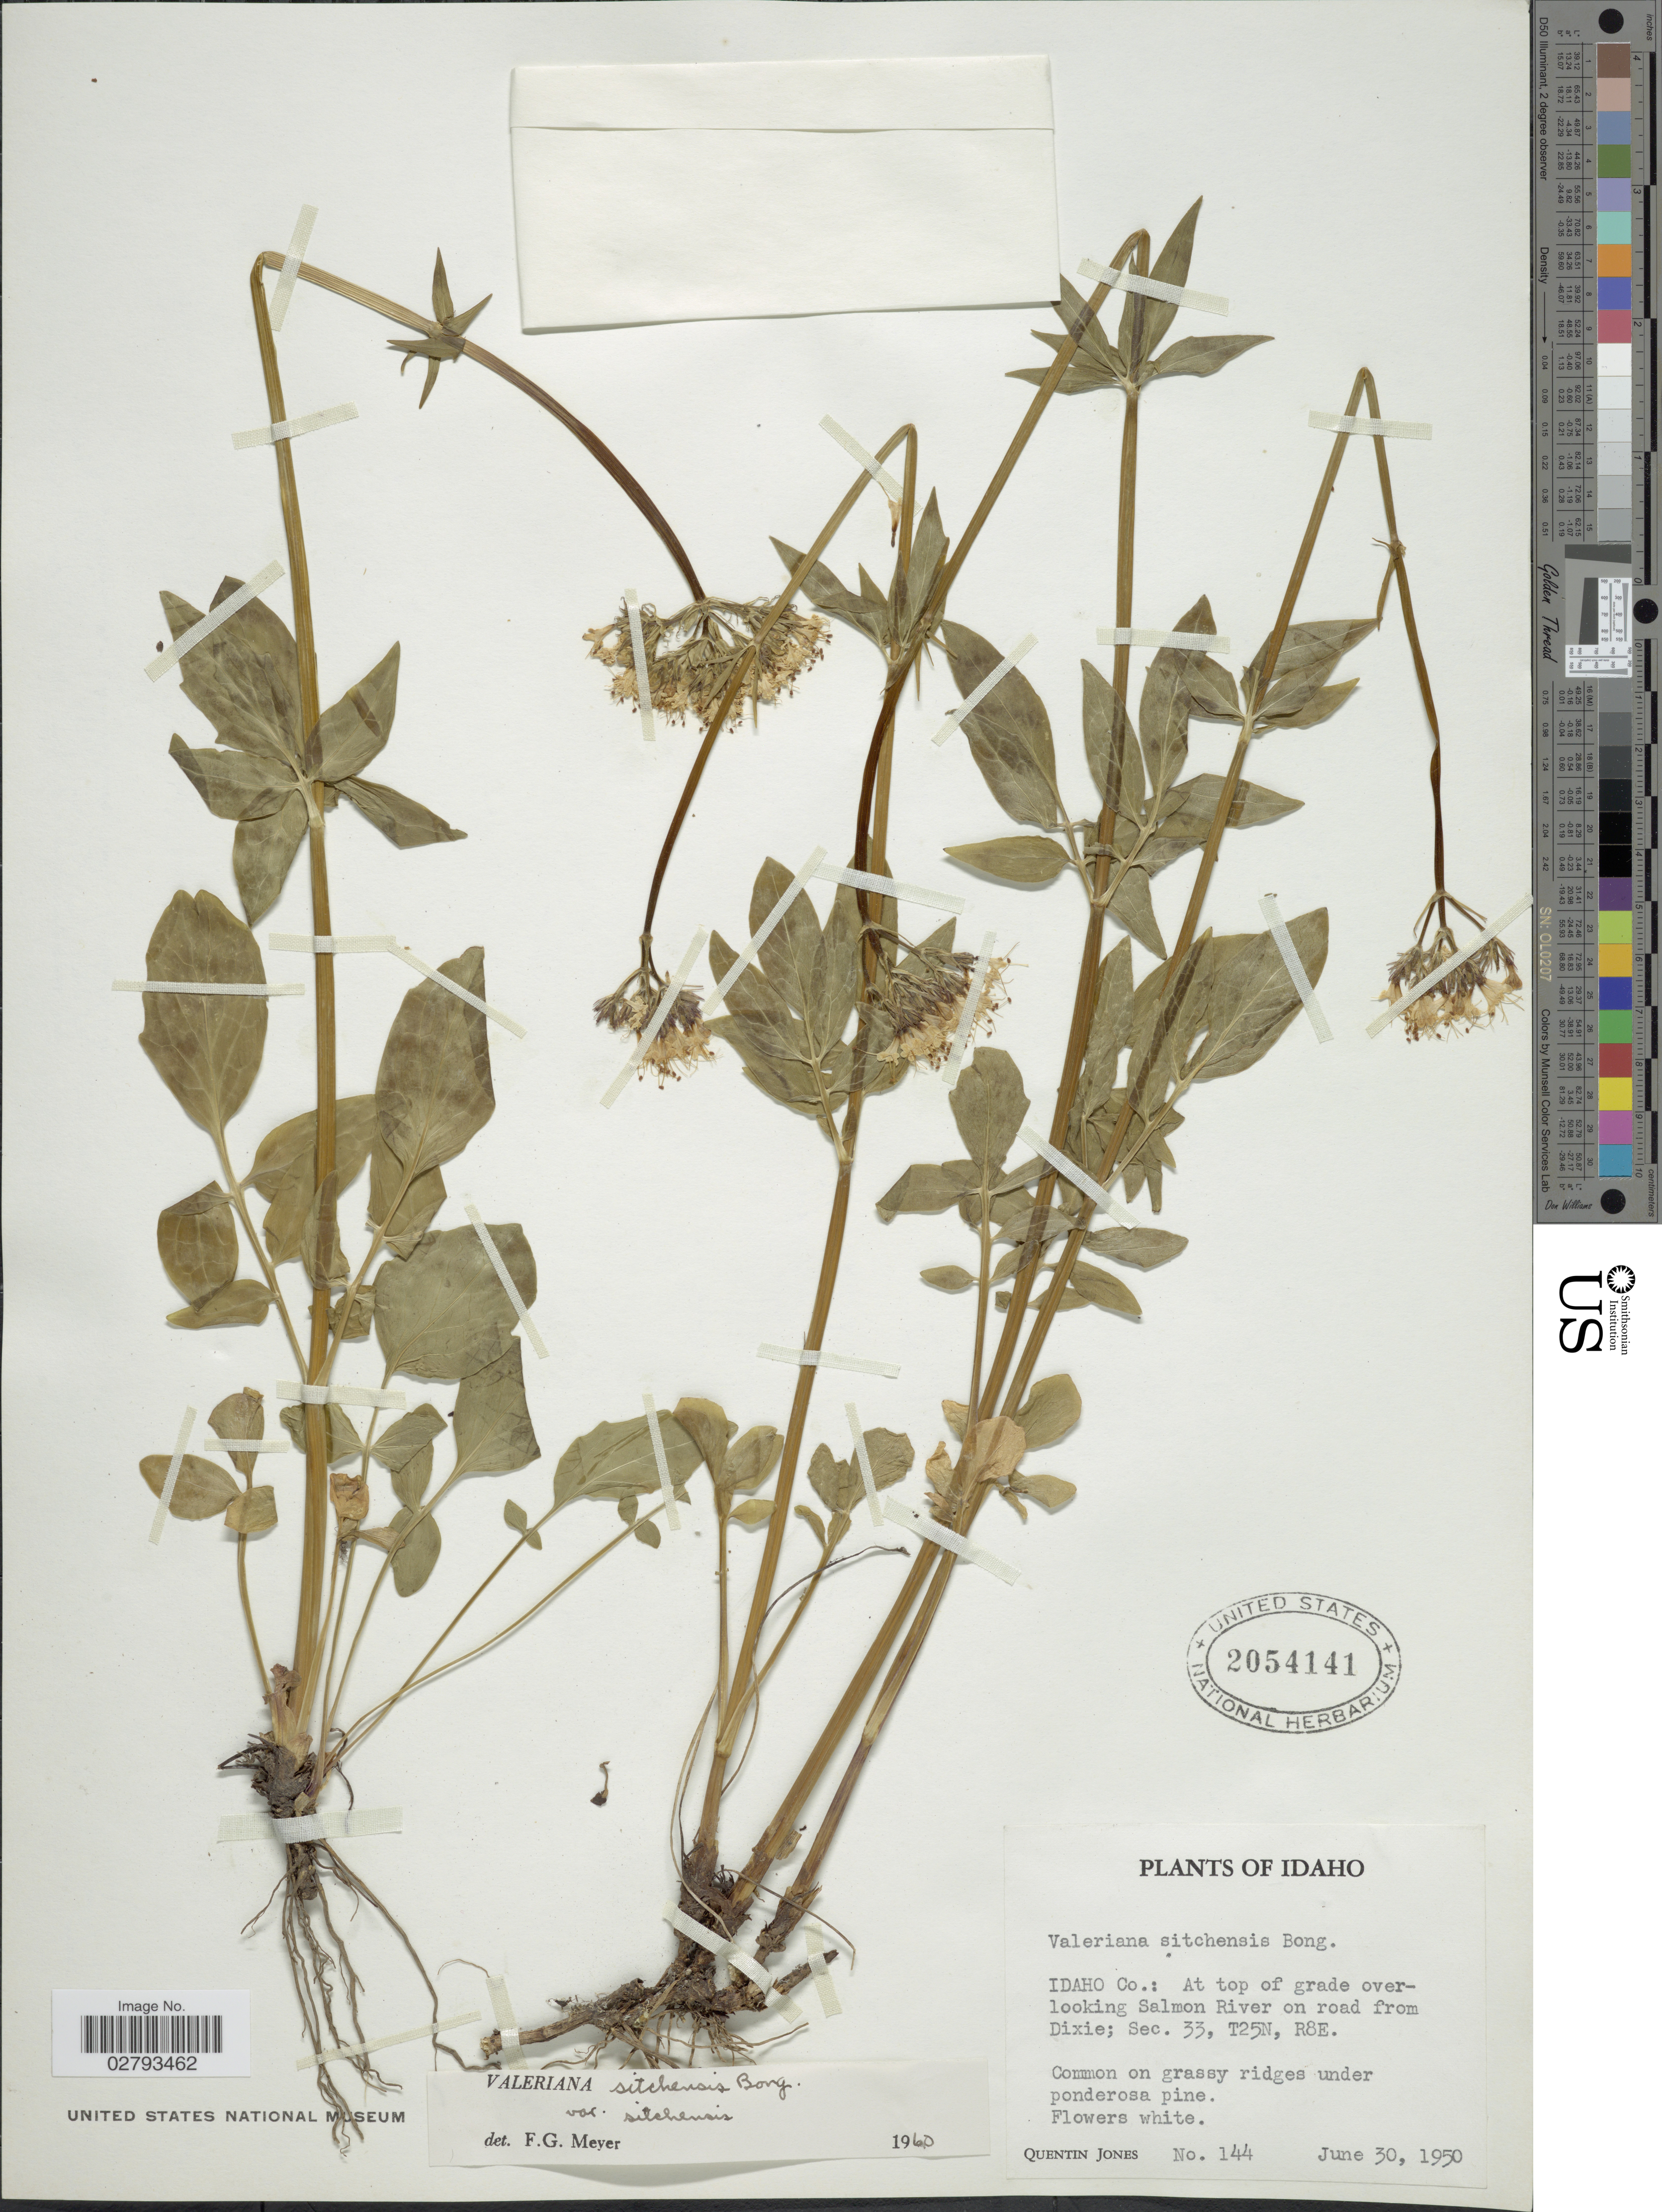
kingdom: Plantae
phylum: Tracheophyta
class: Magnoliopsida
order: Dipsacales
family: Caprifoliaceae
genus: Valeriana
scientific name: Valeriana sitchensis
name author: Bong.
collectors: Q. Jones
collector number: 144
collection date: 1950-06-30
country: United States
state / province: Idaho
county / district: Idaho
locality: At top of grade overlooking Salmon River on road from Dixie; Sec. 33, T25N, R8E.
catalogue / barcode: US 2054141